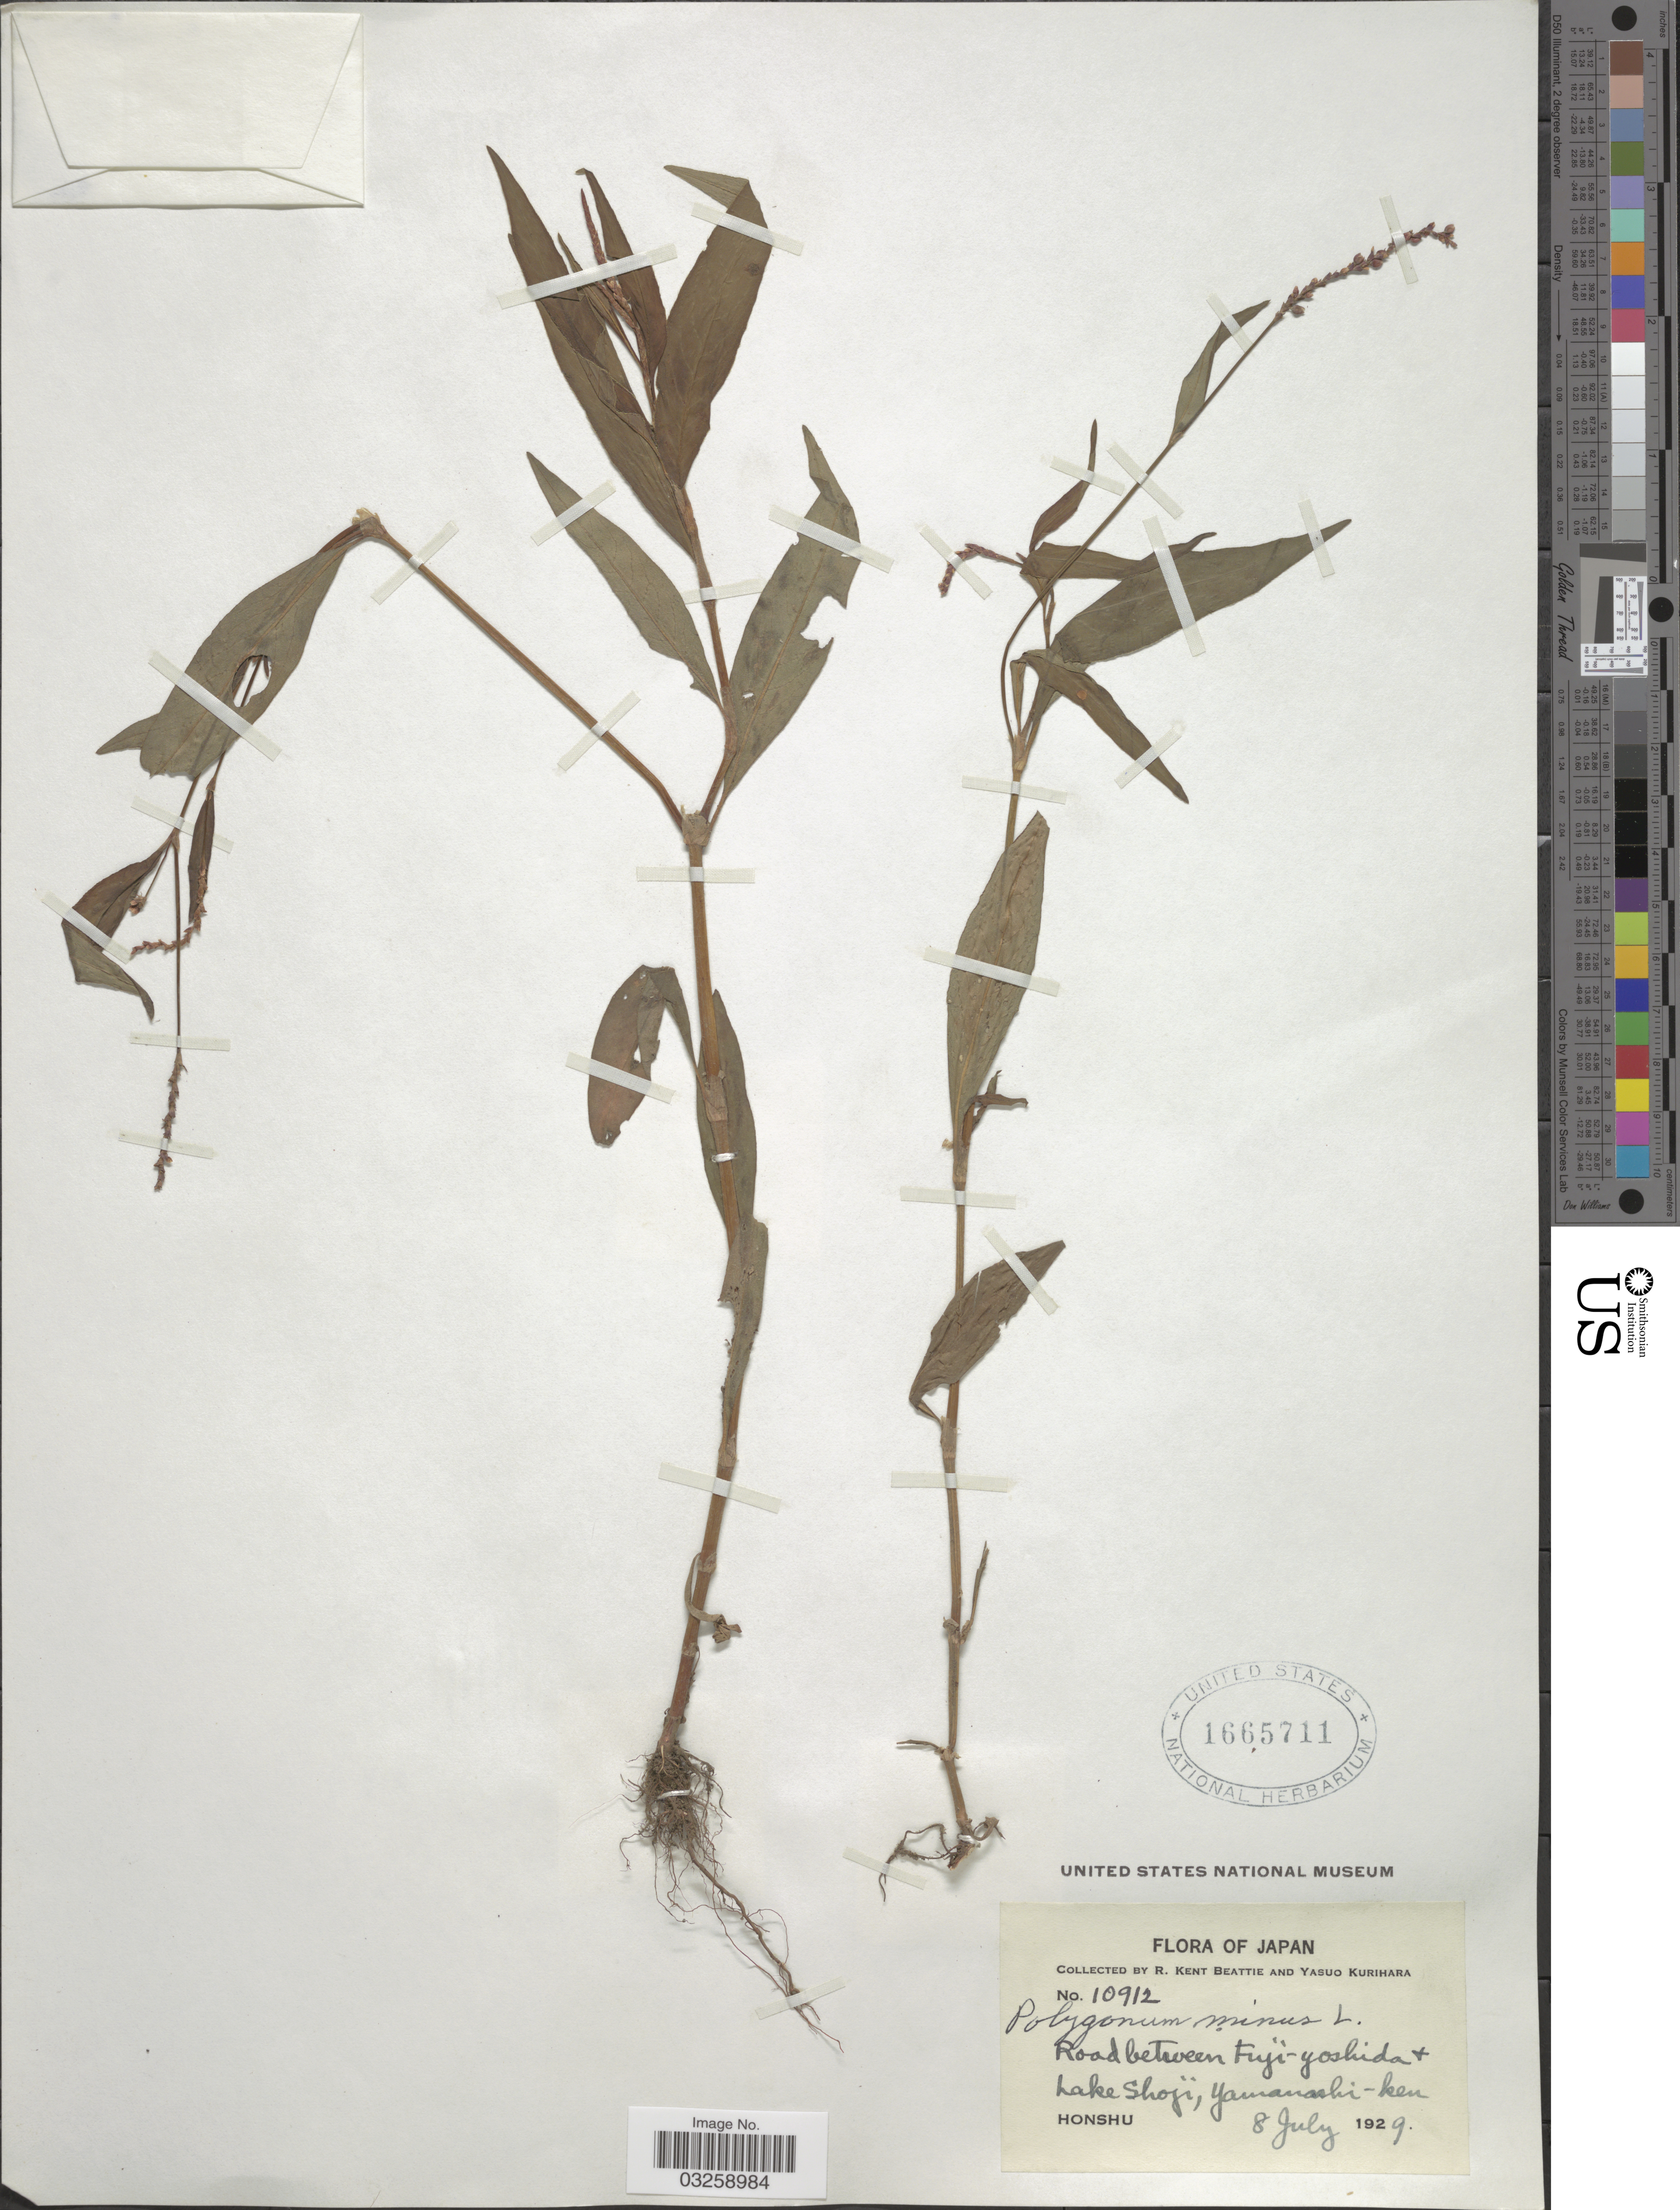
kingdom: Plantae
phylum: Tracheophyta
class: Magnoliopsida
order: Caryophyllales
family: Polygonaceae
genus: Polygonum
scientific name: Polygonum minus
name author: Huds.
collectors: R. K. Beattie & Y. Kurihara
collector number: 10912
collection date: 1929-07-08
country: Japan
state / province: Yamanasi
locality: Road between Fuji-yoshida & Lake Shoji, Yamanashi-ken. Honshu.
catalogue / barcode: US 1665711